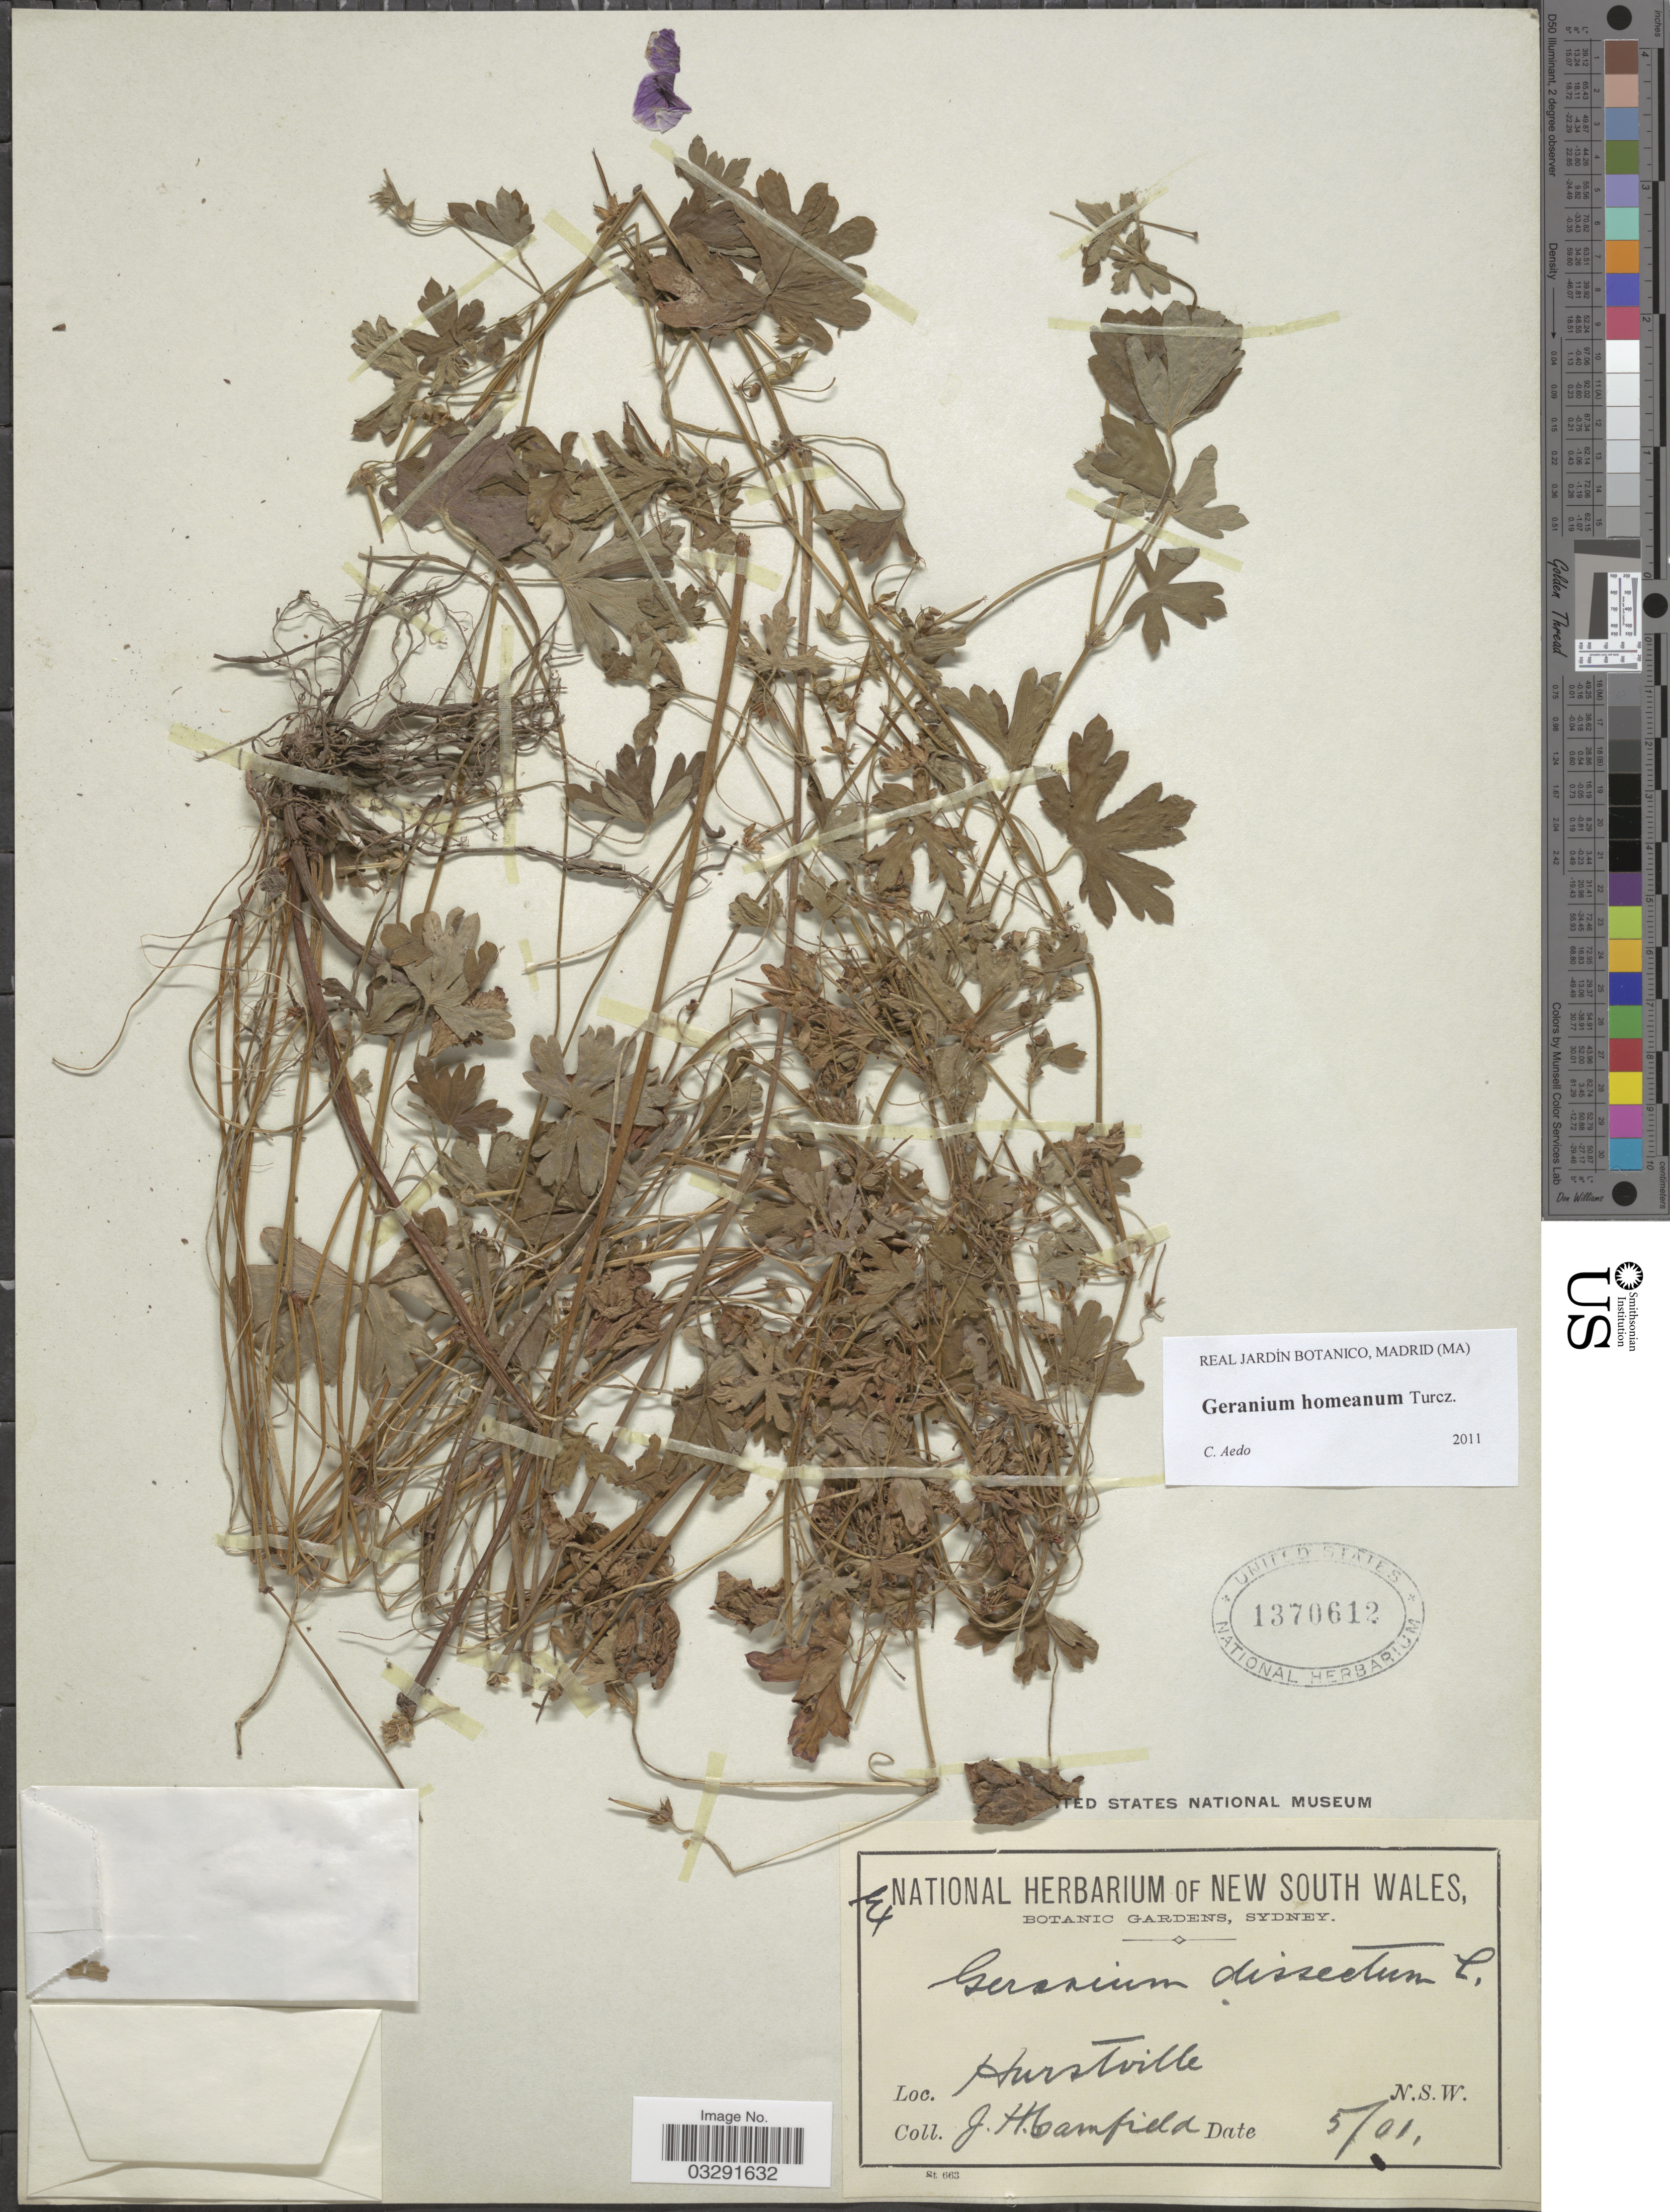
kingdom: Plantae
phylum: Tracheophyta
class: Magnoliopsida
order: Geraniales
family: Geraniaceae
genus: Geranium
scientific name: Geranium homeanum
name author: Turcz.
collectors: J. Camfield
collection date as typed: Transcribed d/m/y: /5/1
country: Australia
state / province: New South Wales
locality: Hurstville.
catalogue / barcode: US 1370612